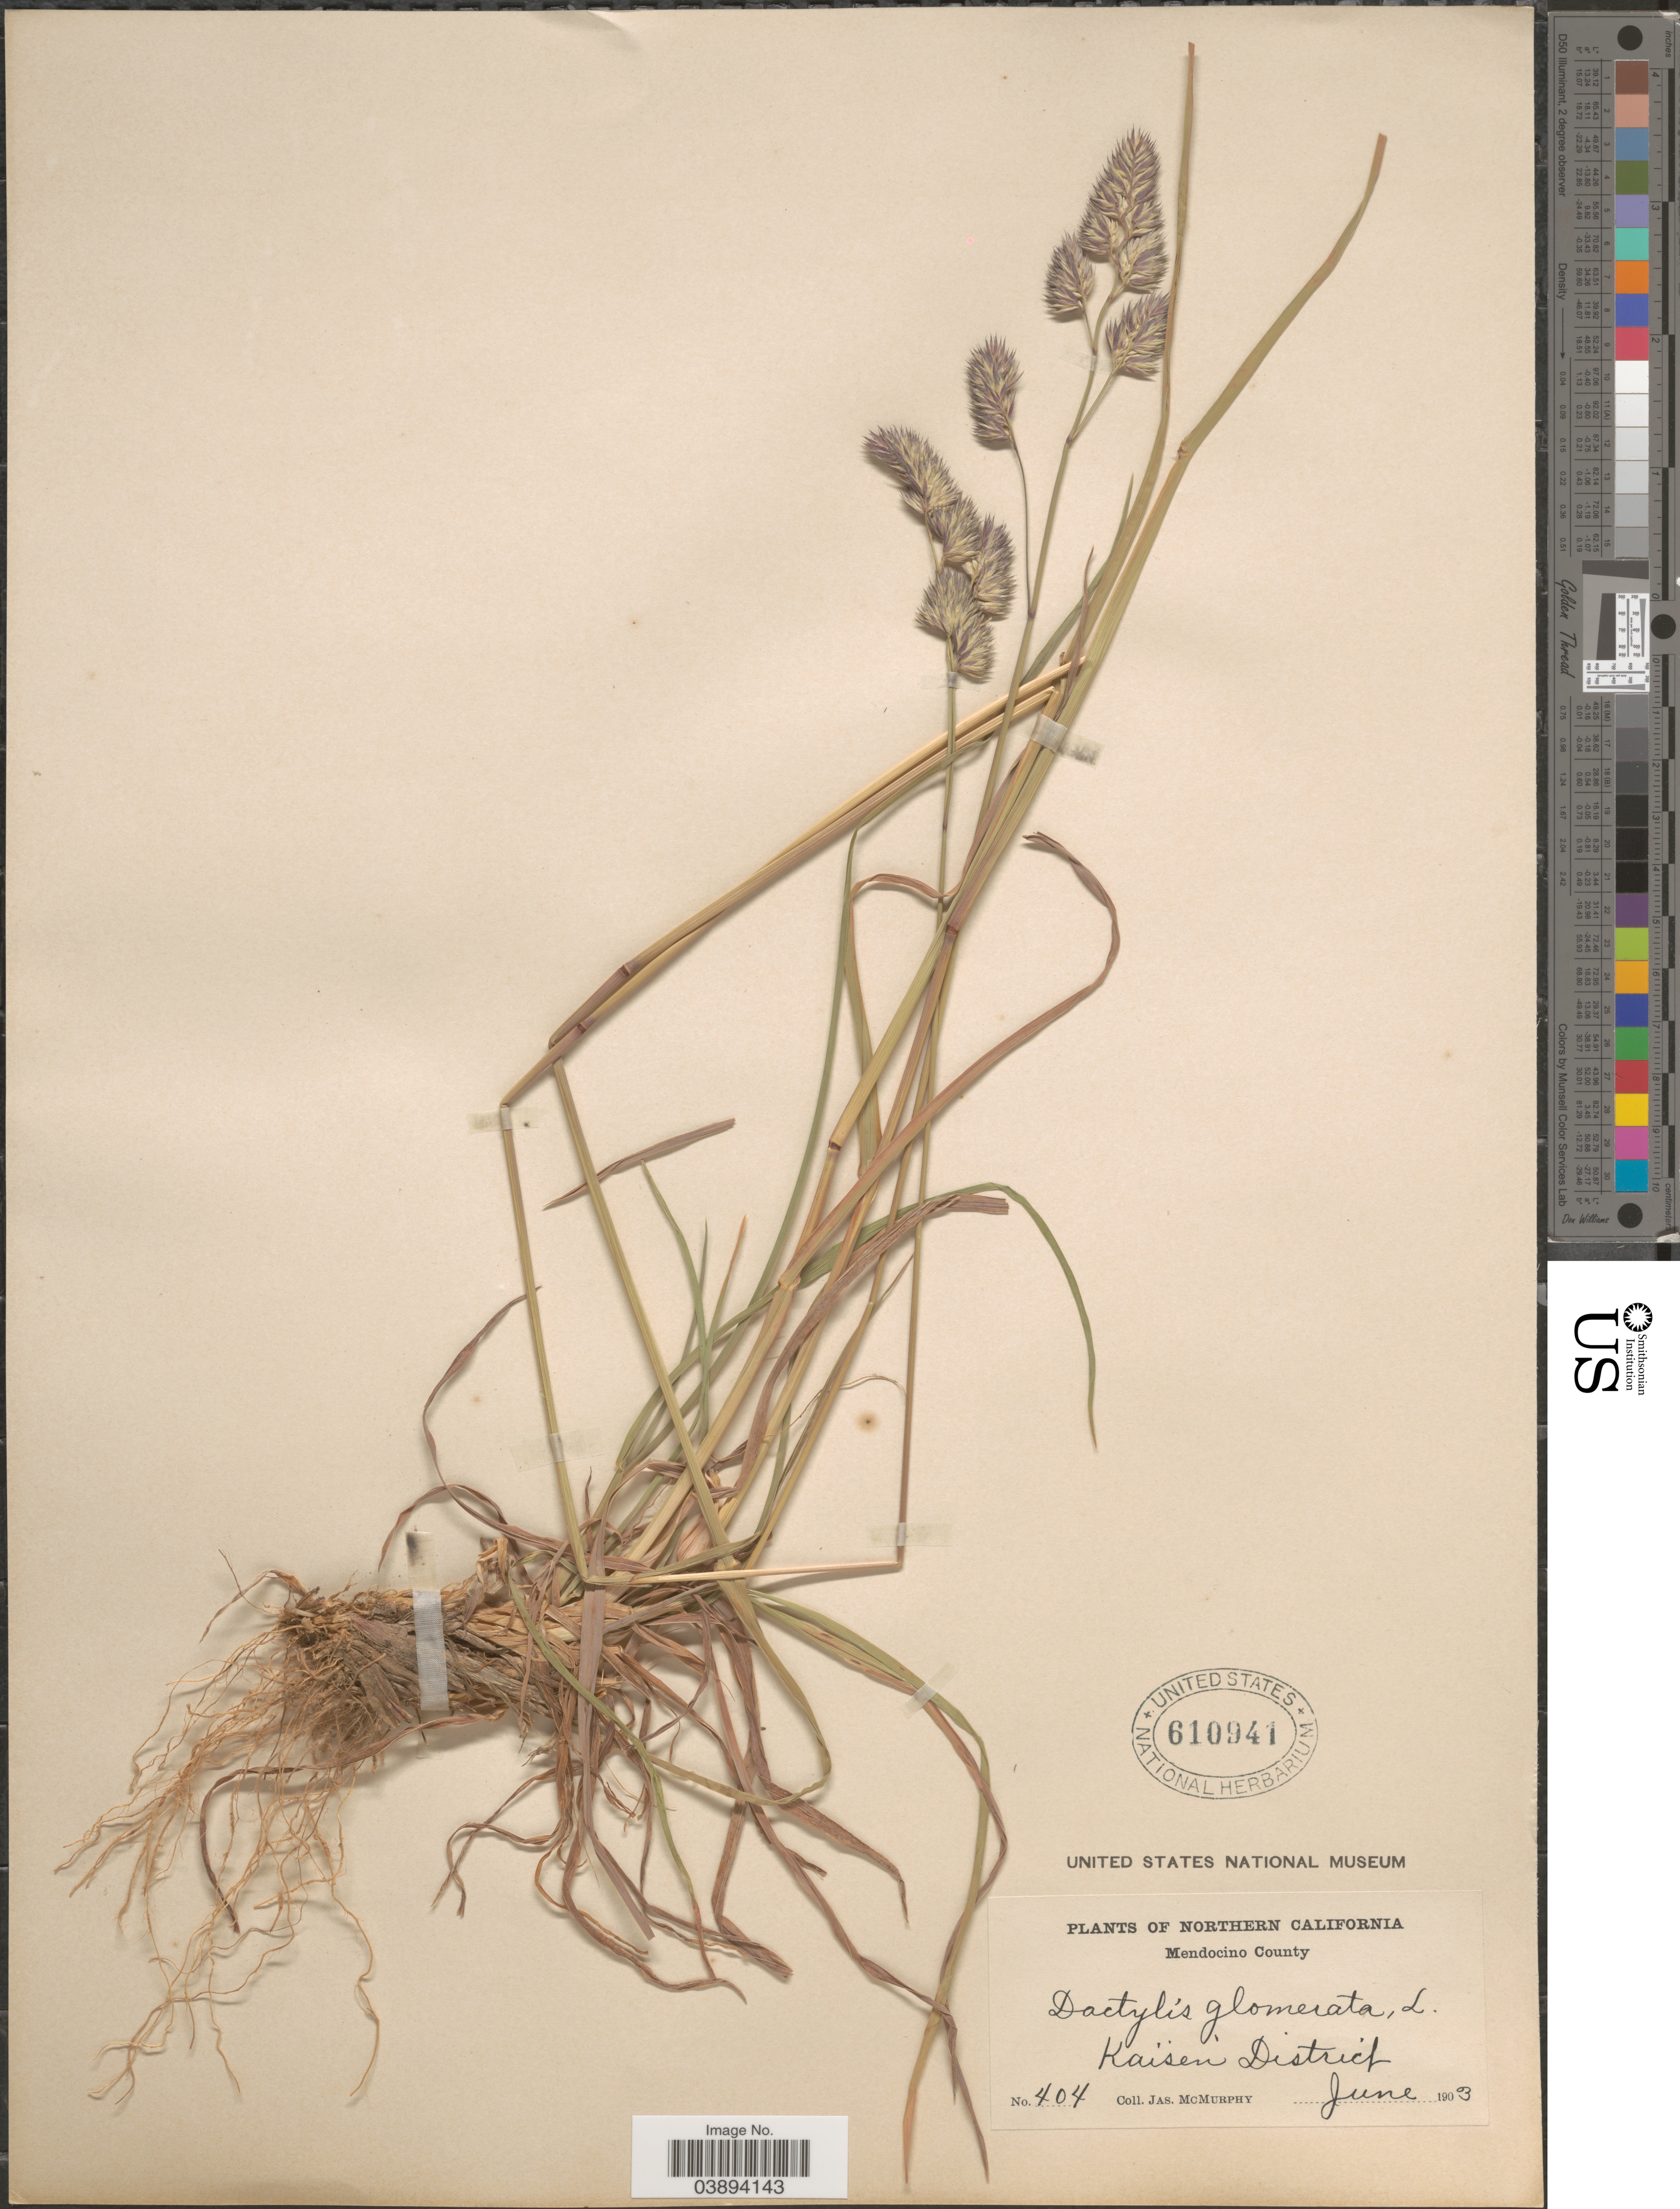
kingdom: Plantae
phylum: Tracheophyta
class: Liliopsida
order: Poales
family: Poaceae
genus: Dactylis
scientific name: Dactylis glomerata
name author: L.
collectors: J. McMurphy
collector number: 404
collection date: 1903-06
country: United States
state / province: California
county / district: Mendocino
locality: Northern California. Mendocino County. Kaisen District.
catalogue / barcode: US 610941